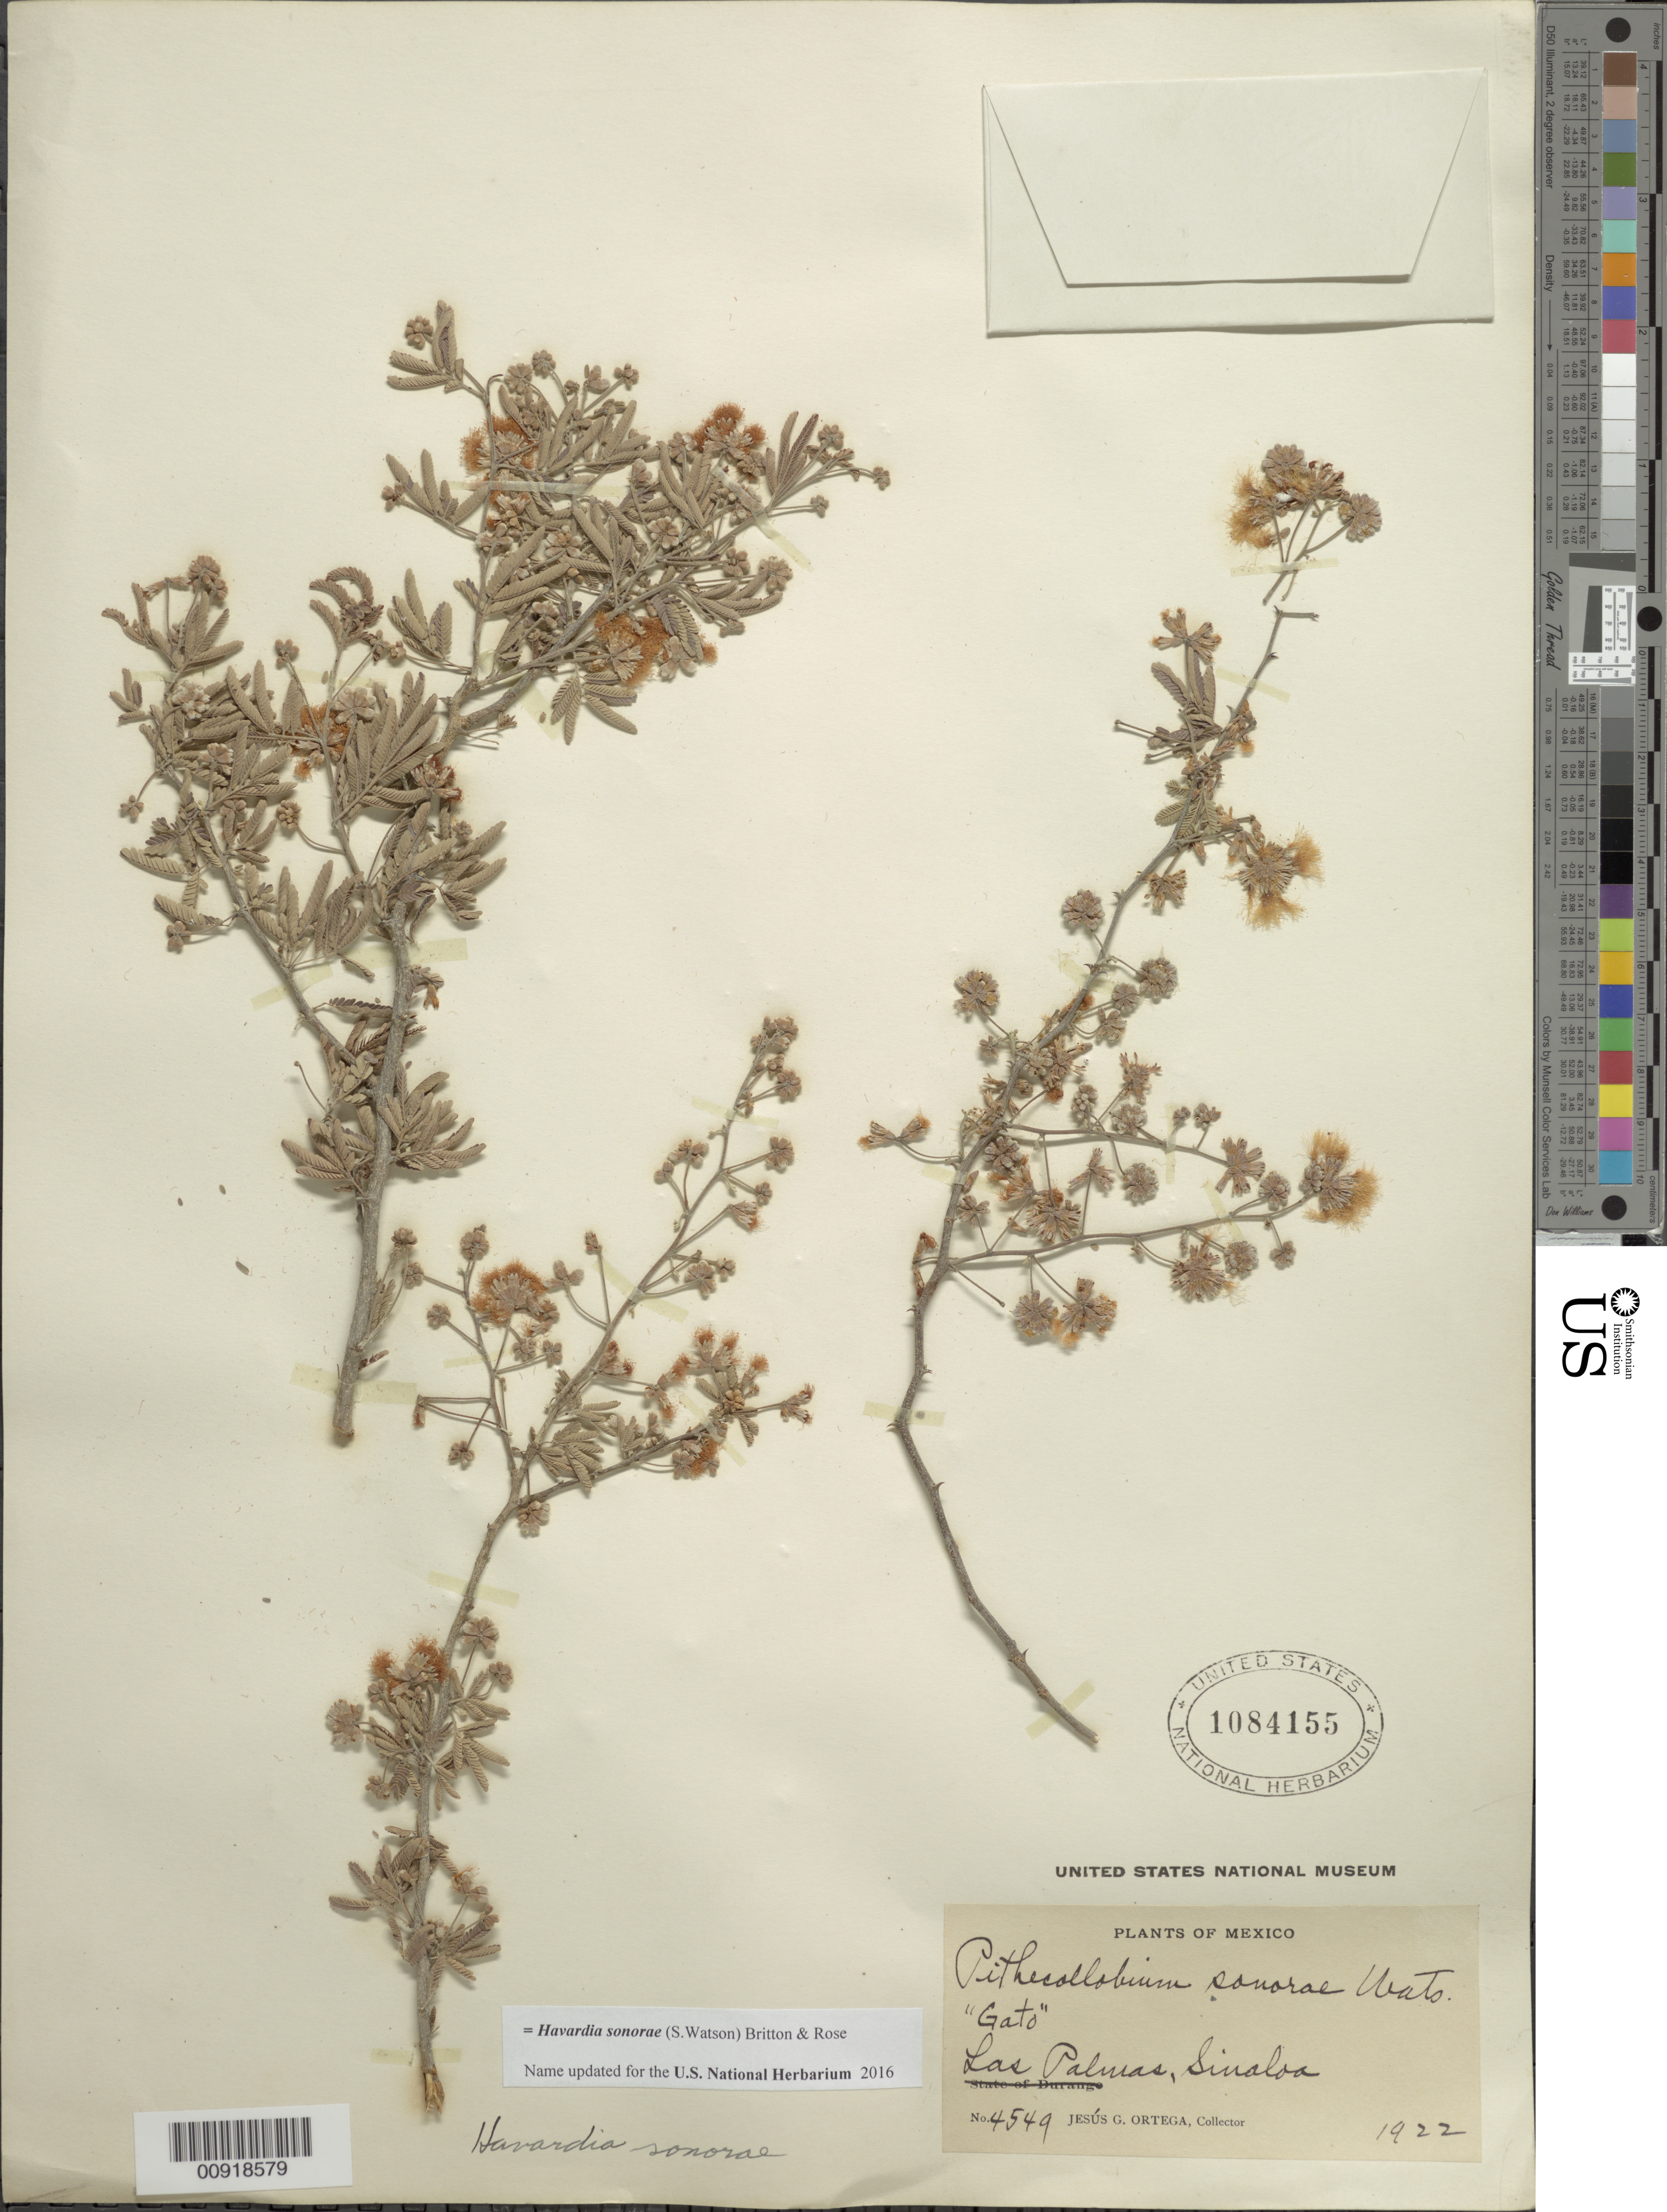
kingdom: Plantae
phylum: Tracheophyta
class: Magnoliopsida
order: Fabales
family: Fabaceae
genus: Havardia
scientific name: Havardia sonorae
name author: (S. Watson) Britton & Rose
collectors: J. Ortega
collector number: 4549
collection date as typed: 1922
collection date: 1922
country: Mexico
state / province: Sinaloa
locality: Las Palmas, Sinaloa.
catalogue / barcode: US 1084155